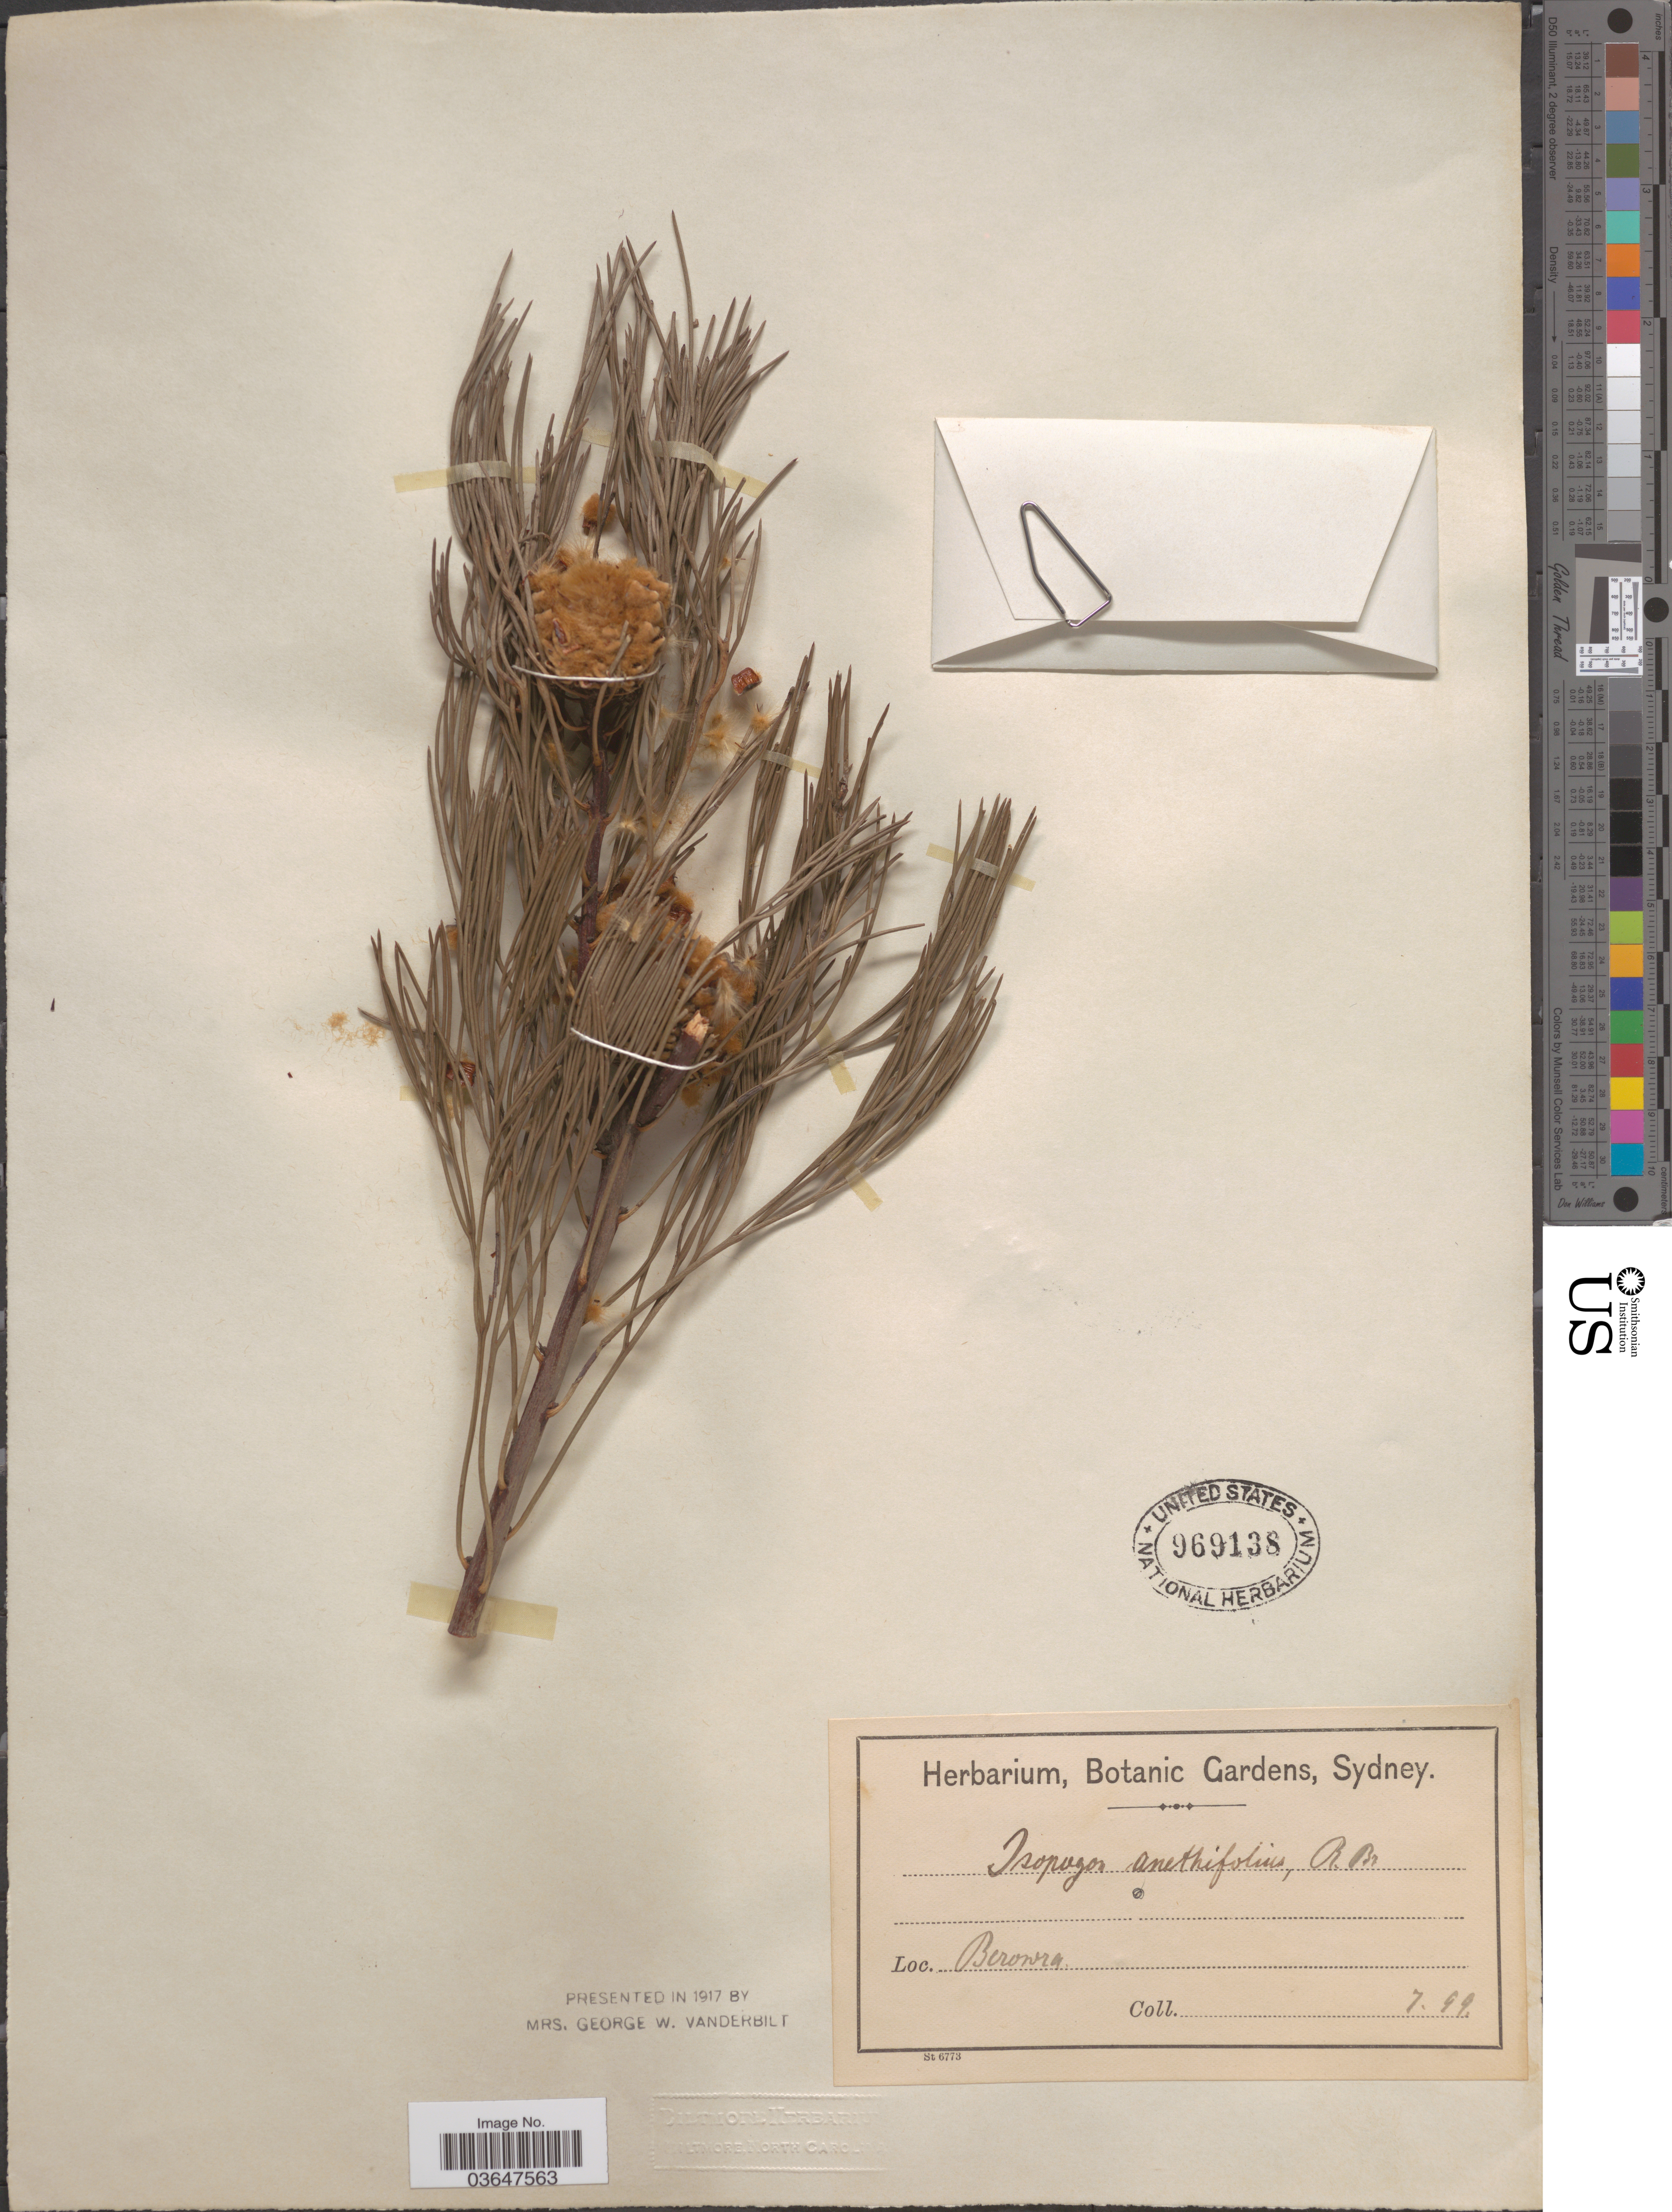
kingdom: Plantae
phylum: Tracheophyta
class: Magnoliopsida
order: Proteales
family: Proteaceae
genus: Isopogon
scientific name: Isopogon anethifolius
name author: Knight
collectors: ex Herb. Bot. Gard. Sydney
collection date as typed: Transcribed d/m/y: /7/99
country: Australia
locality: Berowra.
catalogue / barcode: US 969138